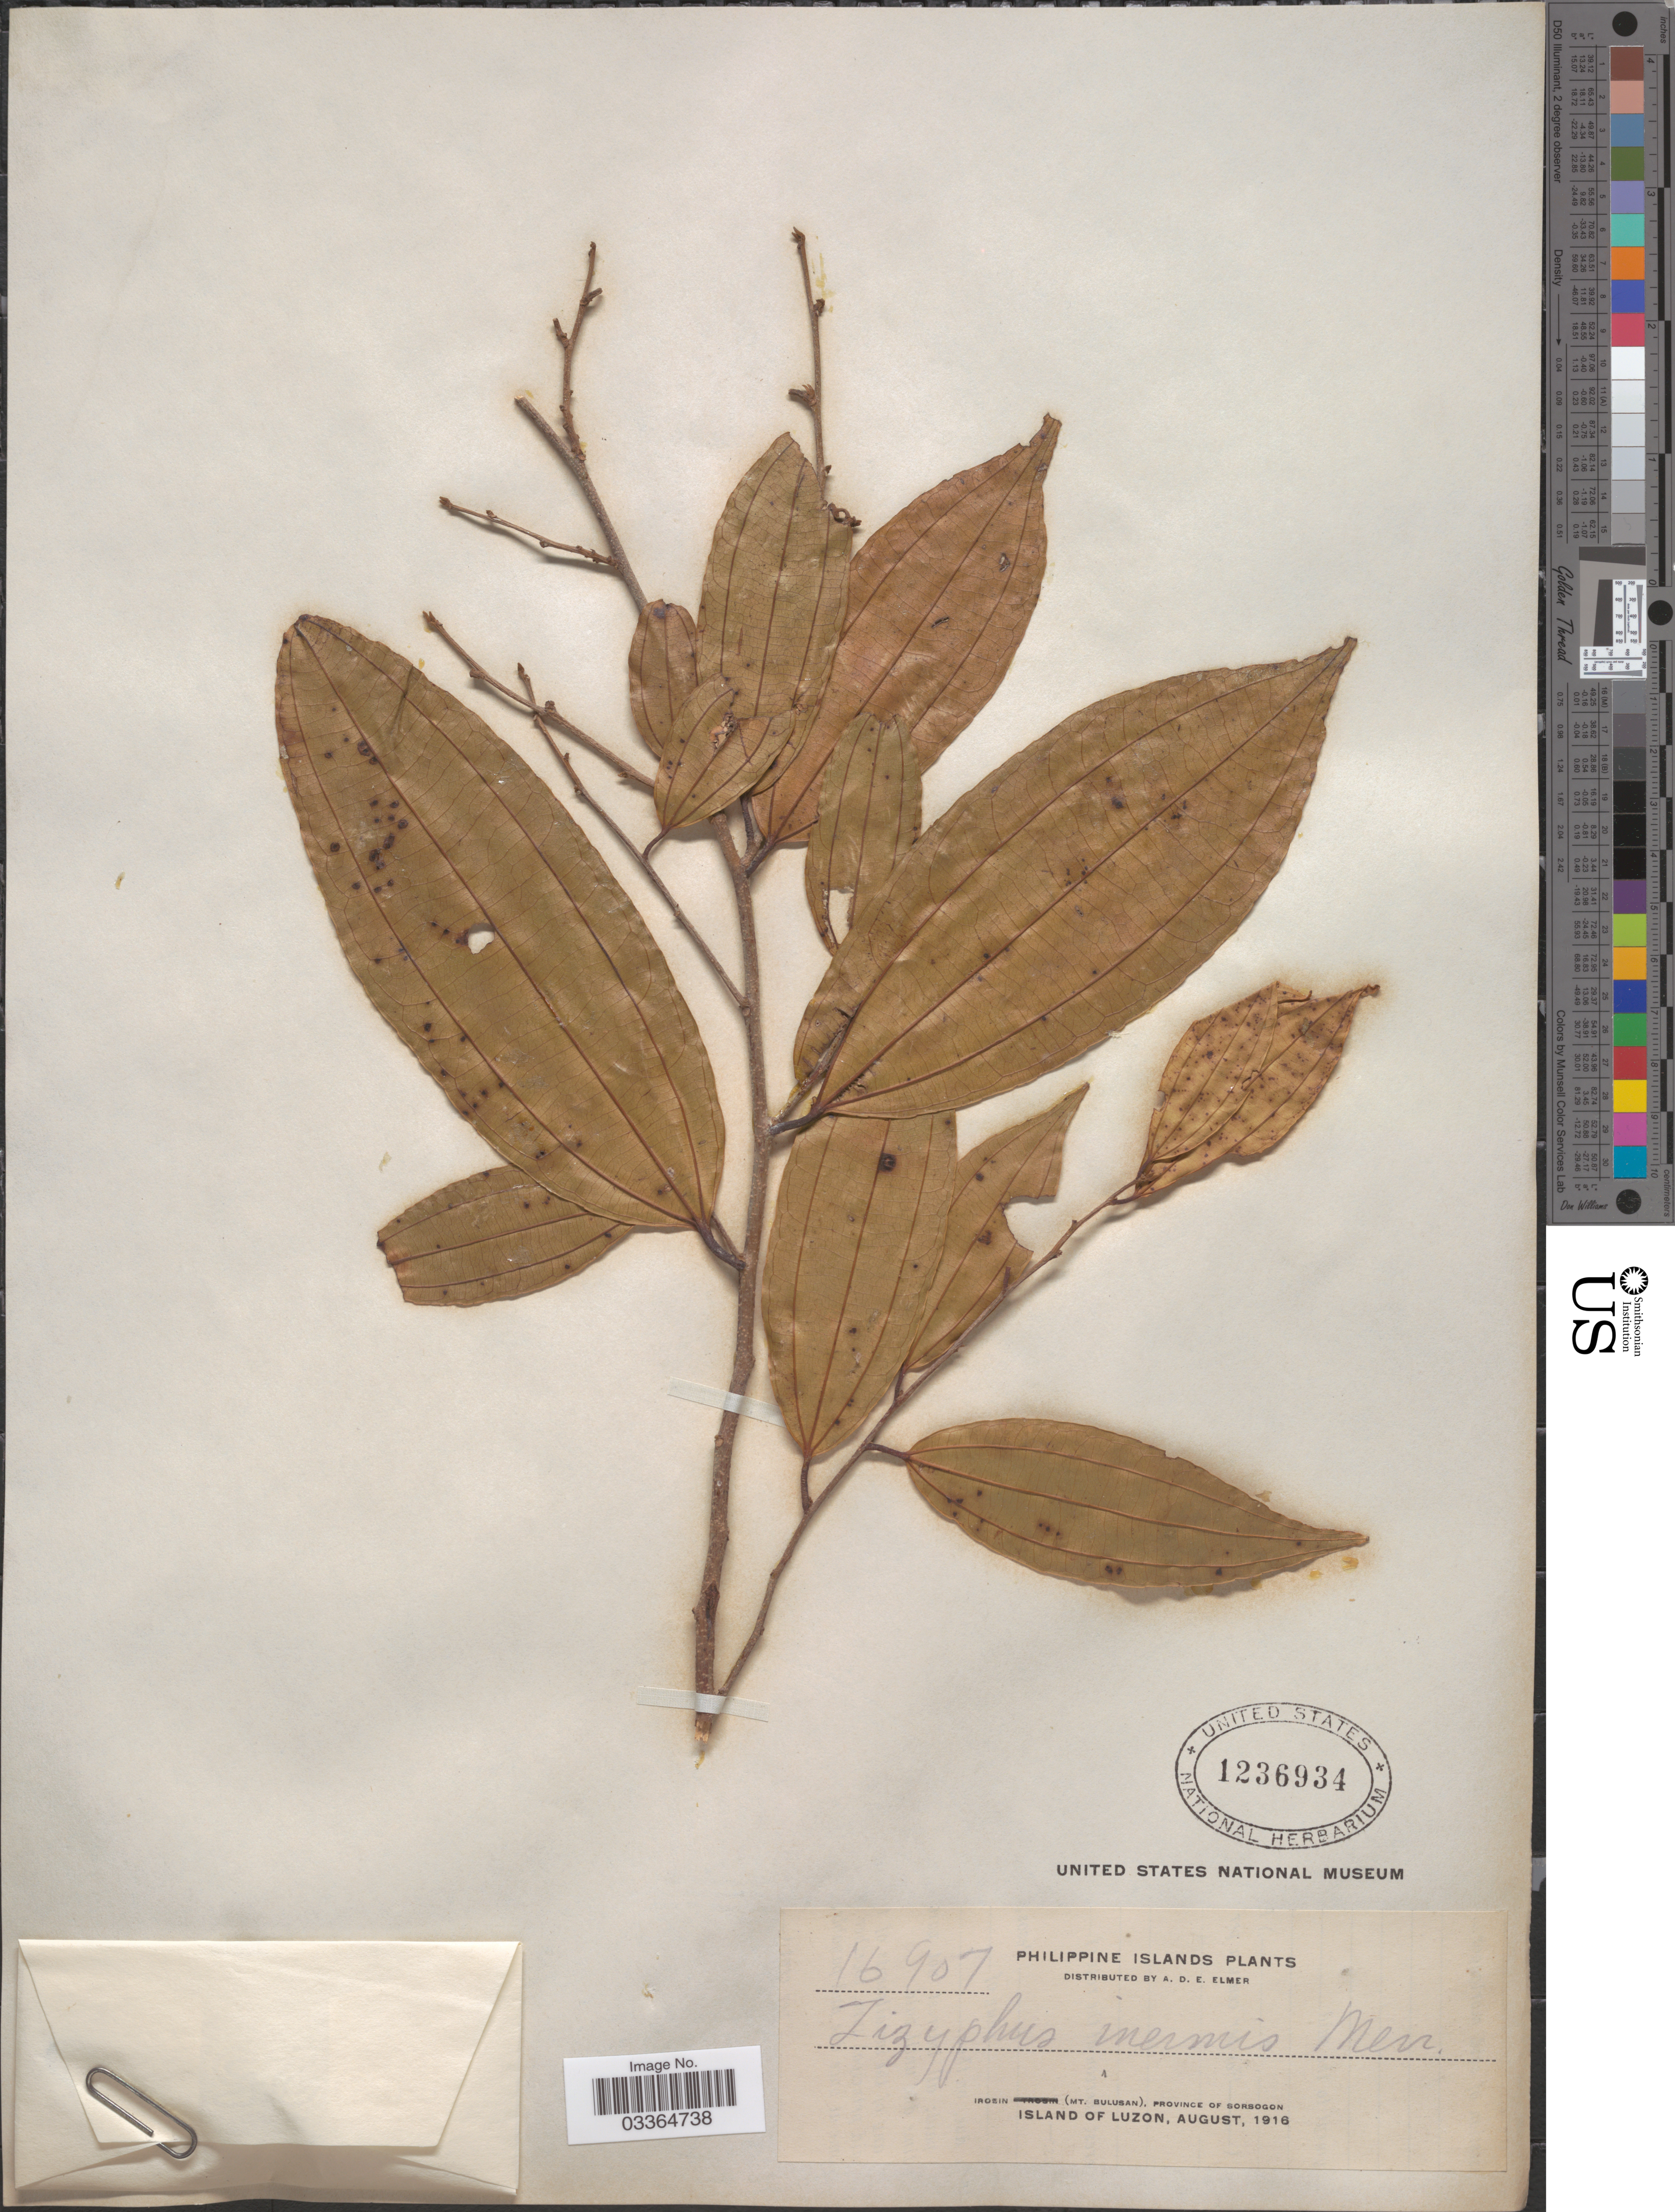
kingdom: Plantae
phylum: Tracheophyta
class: Magnoliopsida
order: Rosales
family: Rhamnaceae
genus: Ziziphus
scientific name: Ziziphus inermis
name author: Merr.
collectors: A. D. E. Elmer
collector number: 16907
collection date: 1916-08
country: Philippines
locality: Philippine Islands. Irosin (Mt. Bulusan), Province of Sorsogon. Island of Luzon.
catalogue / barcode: US 1236934